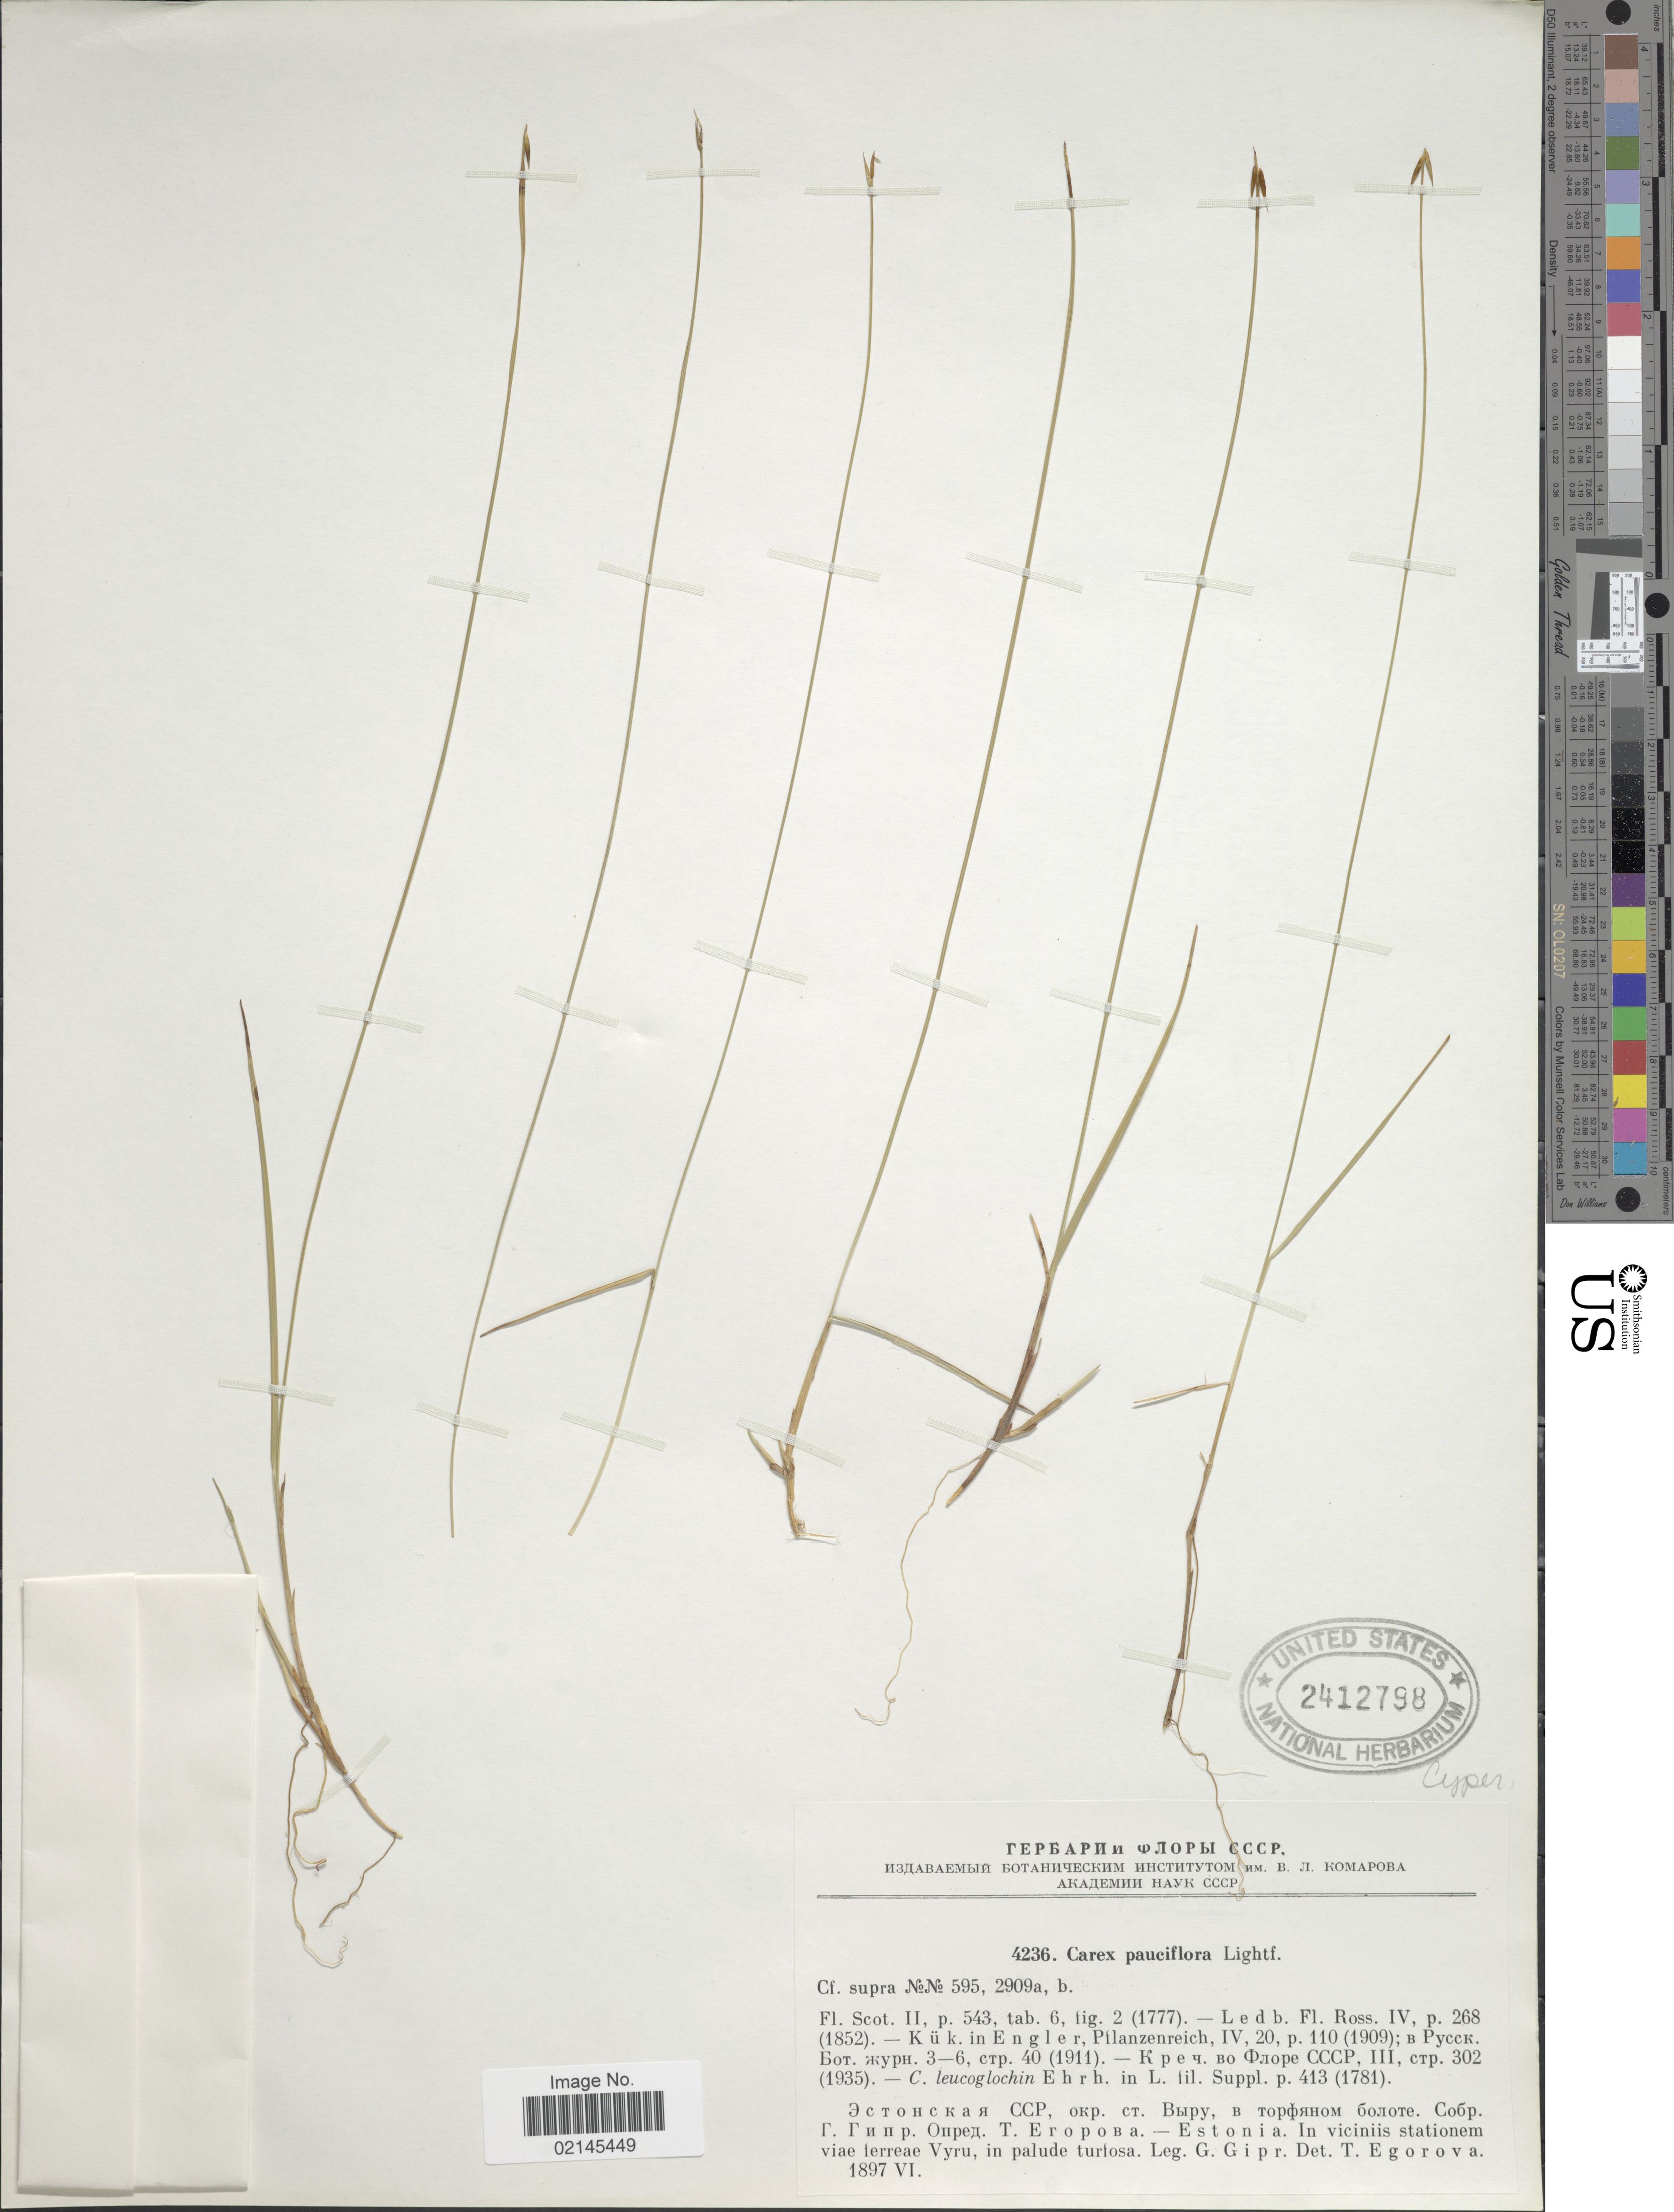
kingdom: Plantae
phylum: Tracheophyta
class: Liliopsida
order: Poales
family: Cyperaceae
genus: Carex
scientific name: Carex pauciflora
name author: Lightf.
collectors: G. Gipr.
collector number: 4236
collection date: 1897-06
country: Estonia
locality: Vyru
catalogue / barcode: US 2412798